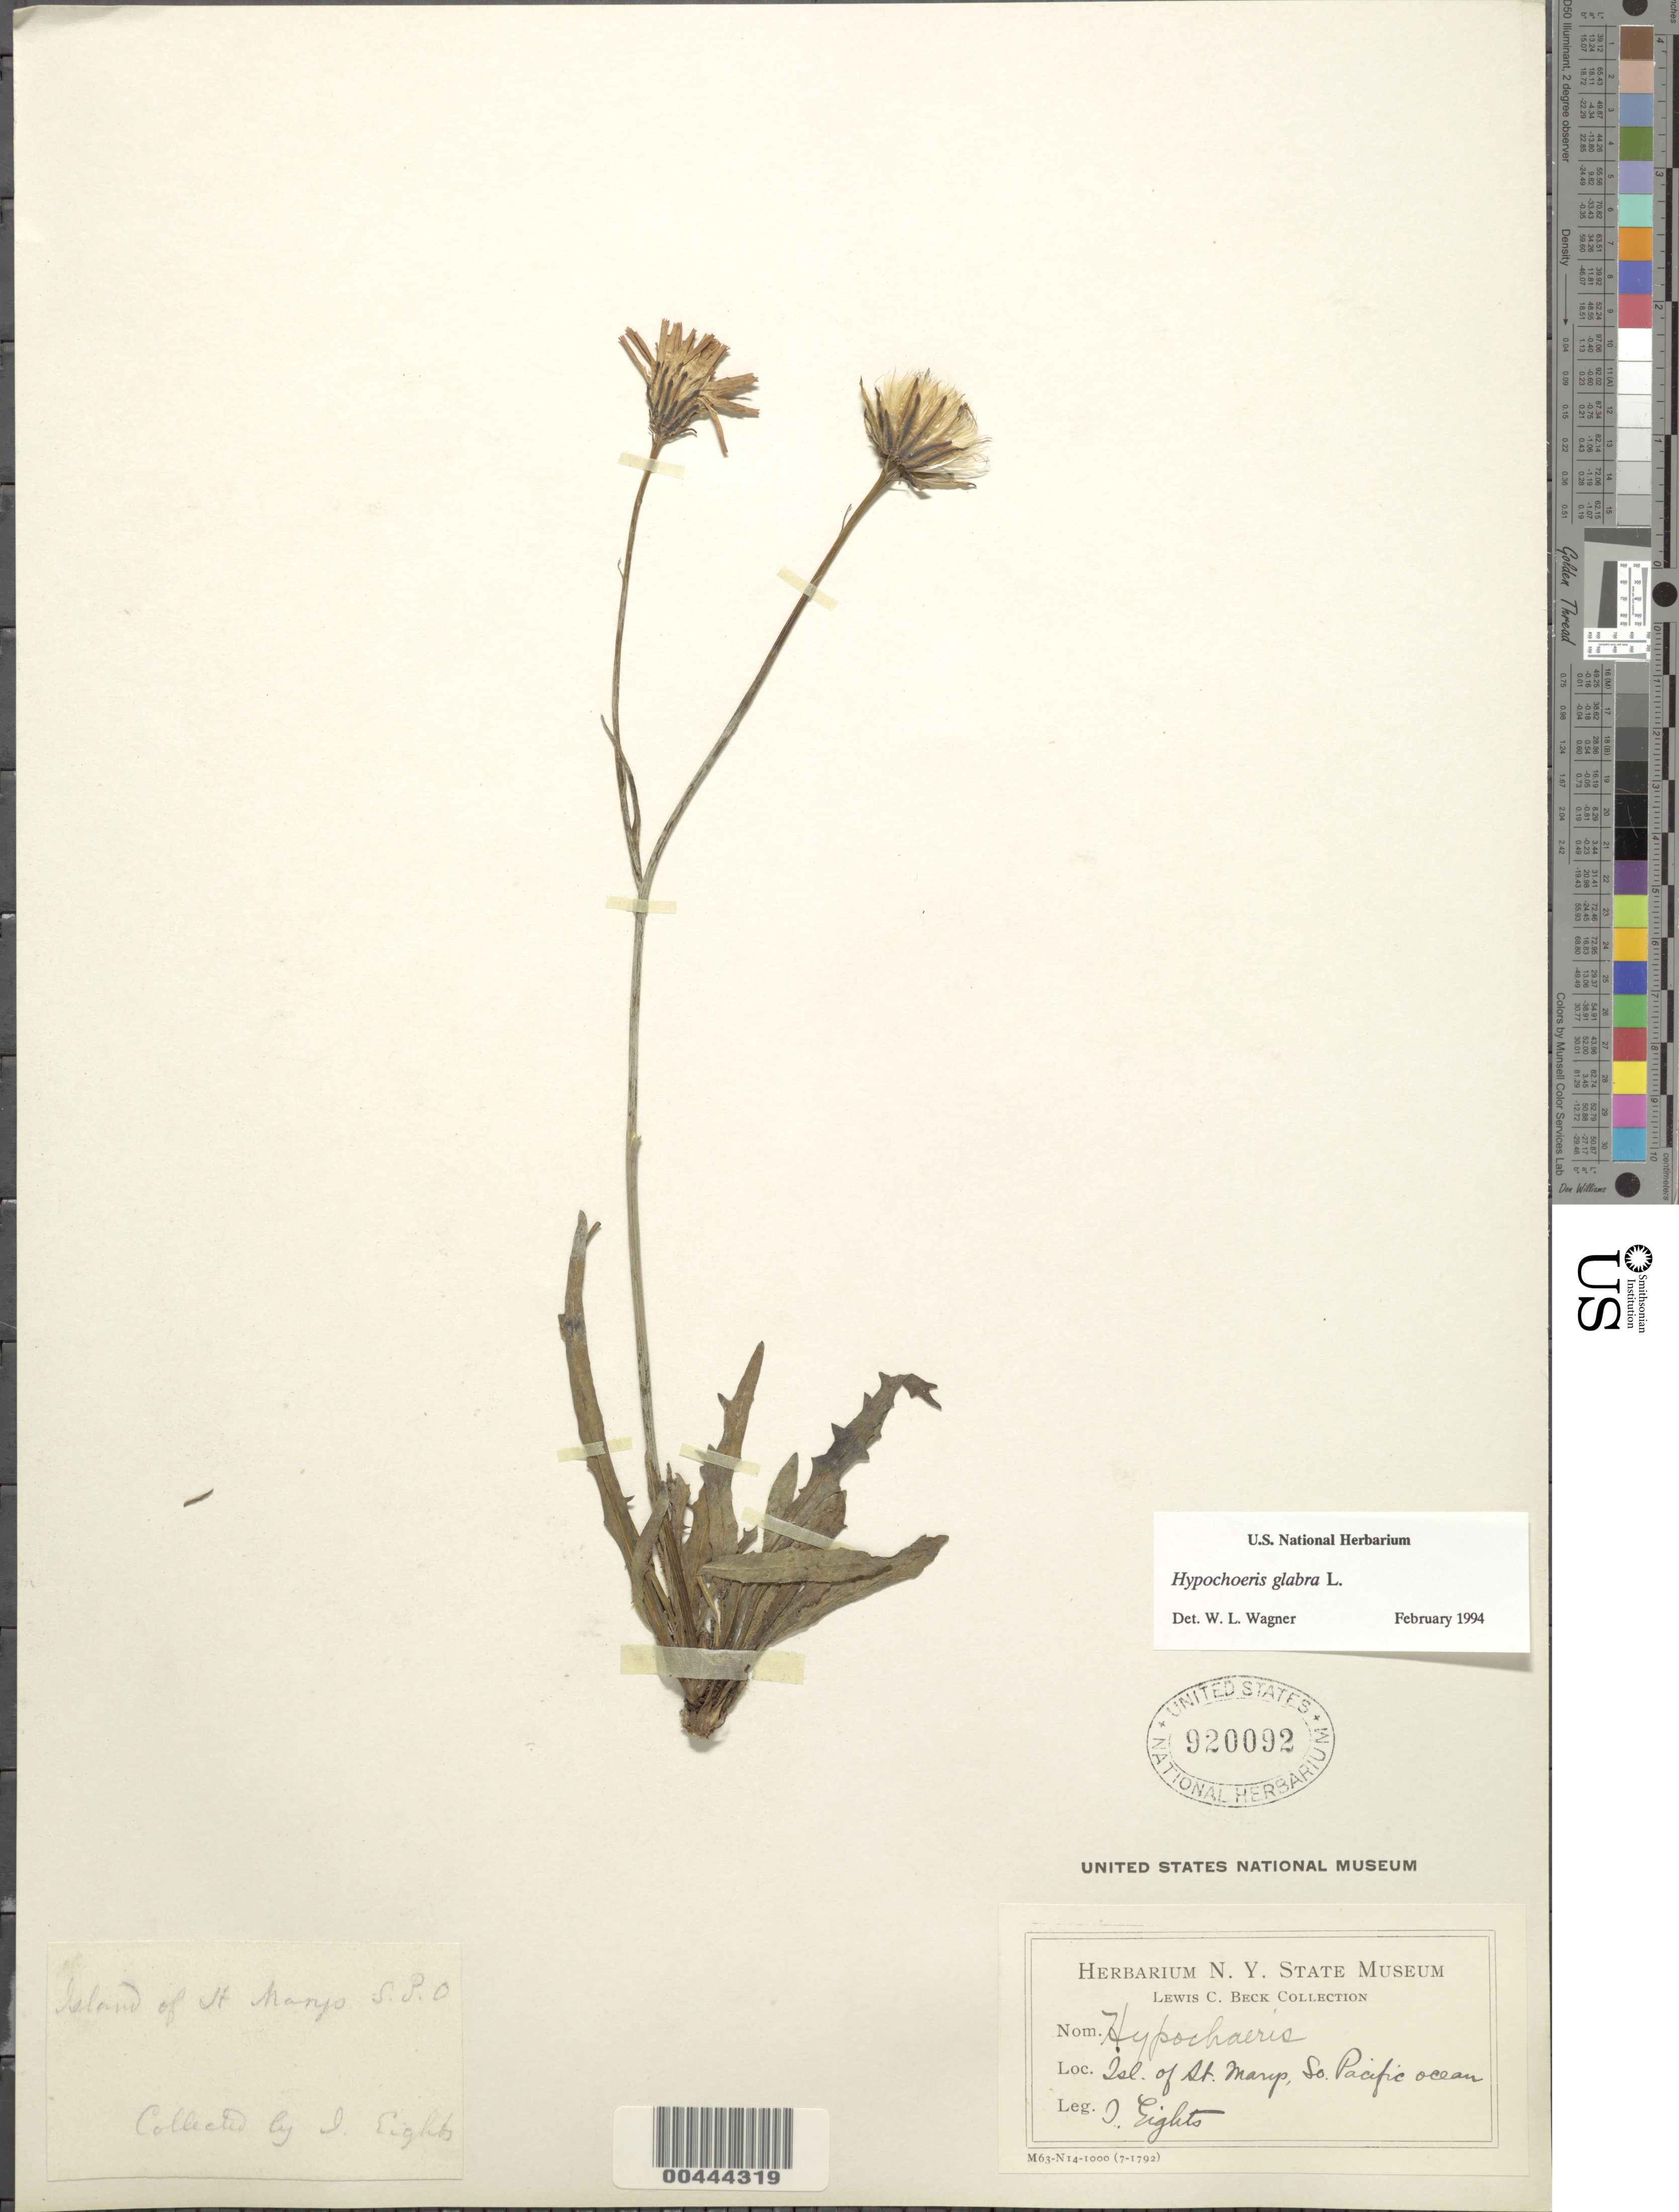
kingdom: Plantae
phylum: Tracheophyta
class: Magnoliopsida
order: Asterales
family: Asteraceae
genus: Hypochaeris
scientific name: Hypochaeris glabra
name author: L.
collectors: J. Eights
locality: Isl. of st. mary's, so. pacific ocean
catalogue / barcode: US 920092